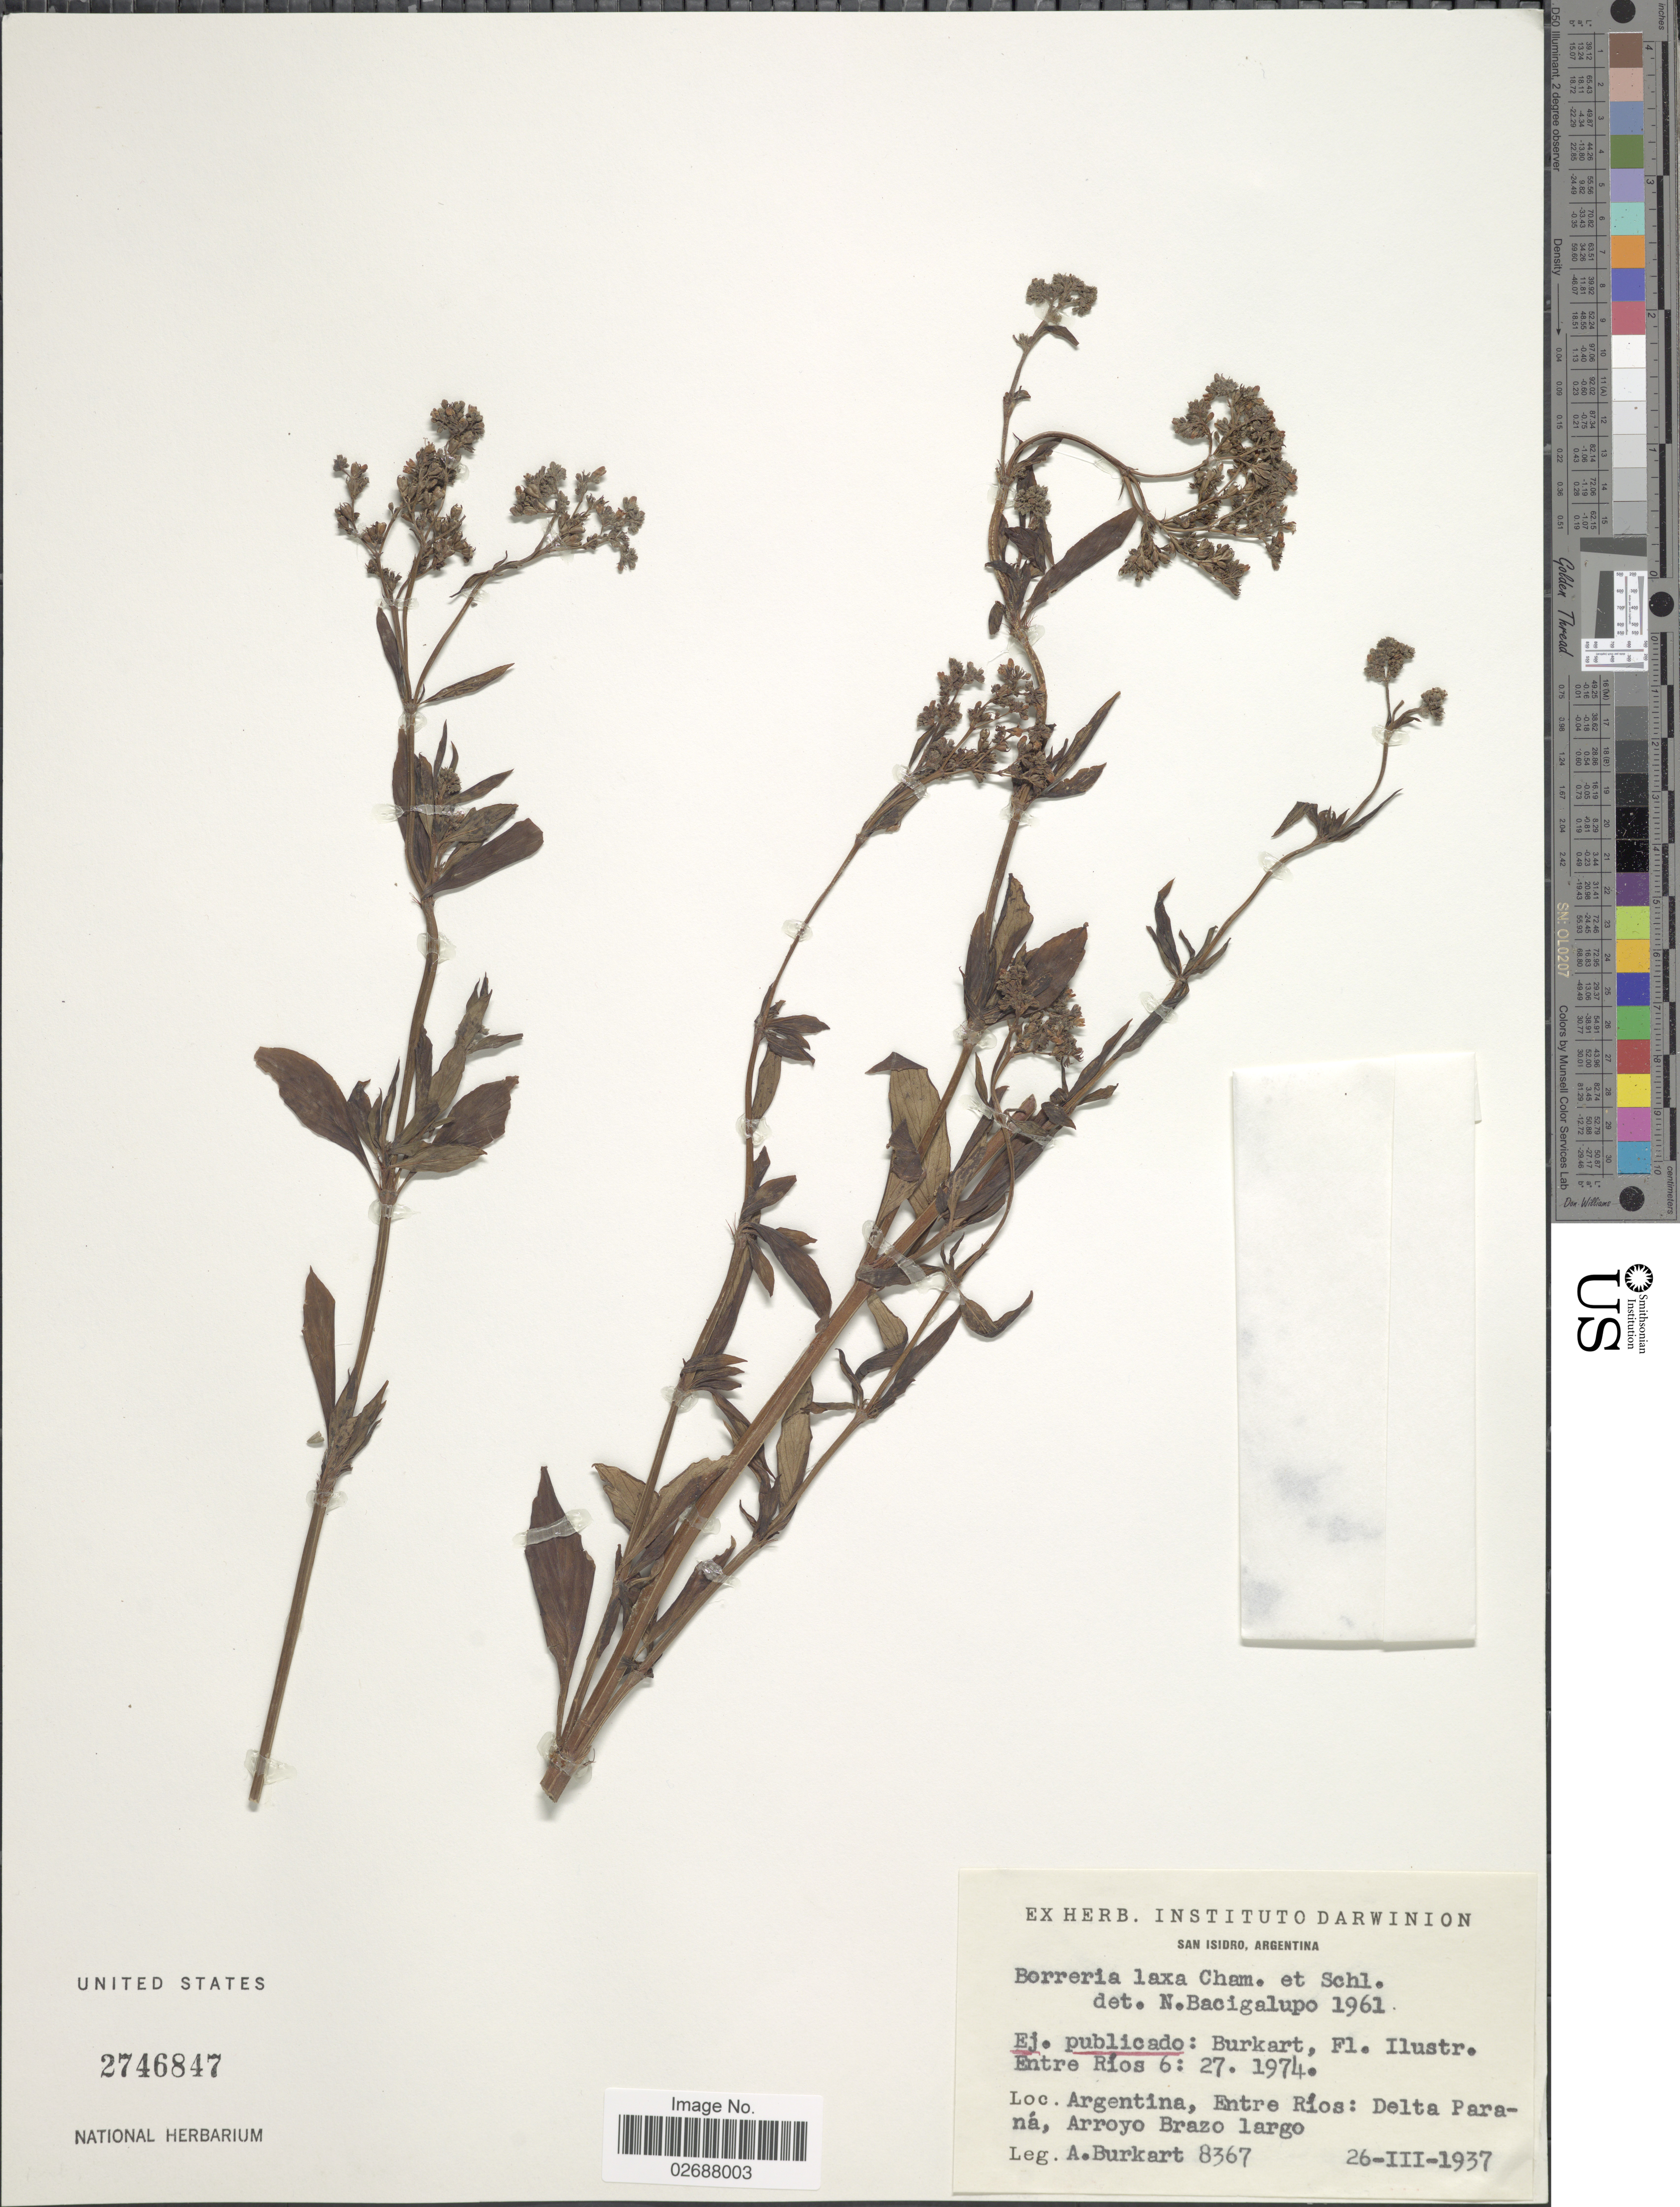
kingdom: Plantae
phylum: Tracheophyta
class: Magnoliopsida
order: Gentianales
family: Rubiaceae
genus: Galianthe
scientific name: Galianthe laxa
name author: (Cham. & Schltdl.) E.L. Cabral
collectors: A. E. Burkart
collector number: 8367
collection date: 1937-03-26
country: Argentina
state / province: Entre Rios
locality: Delta Parana, Arroyo Brazo largo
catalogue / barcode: US 2746847